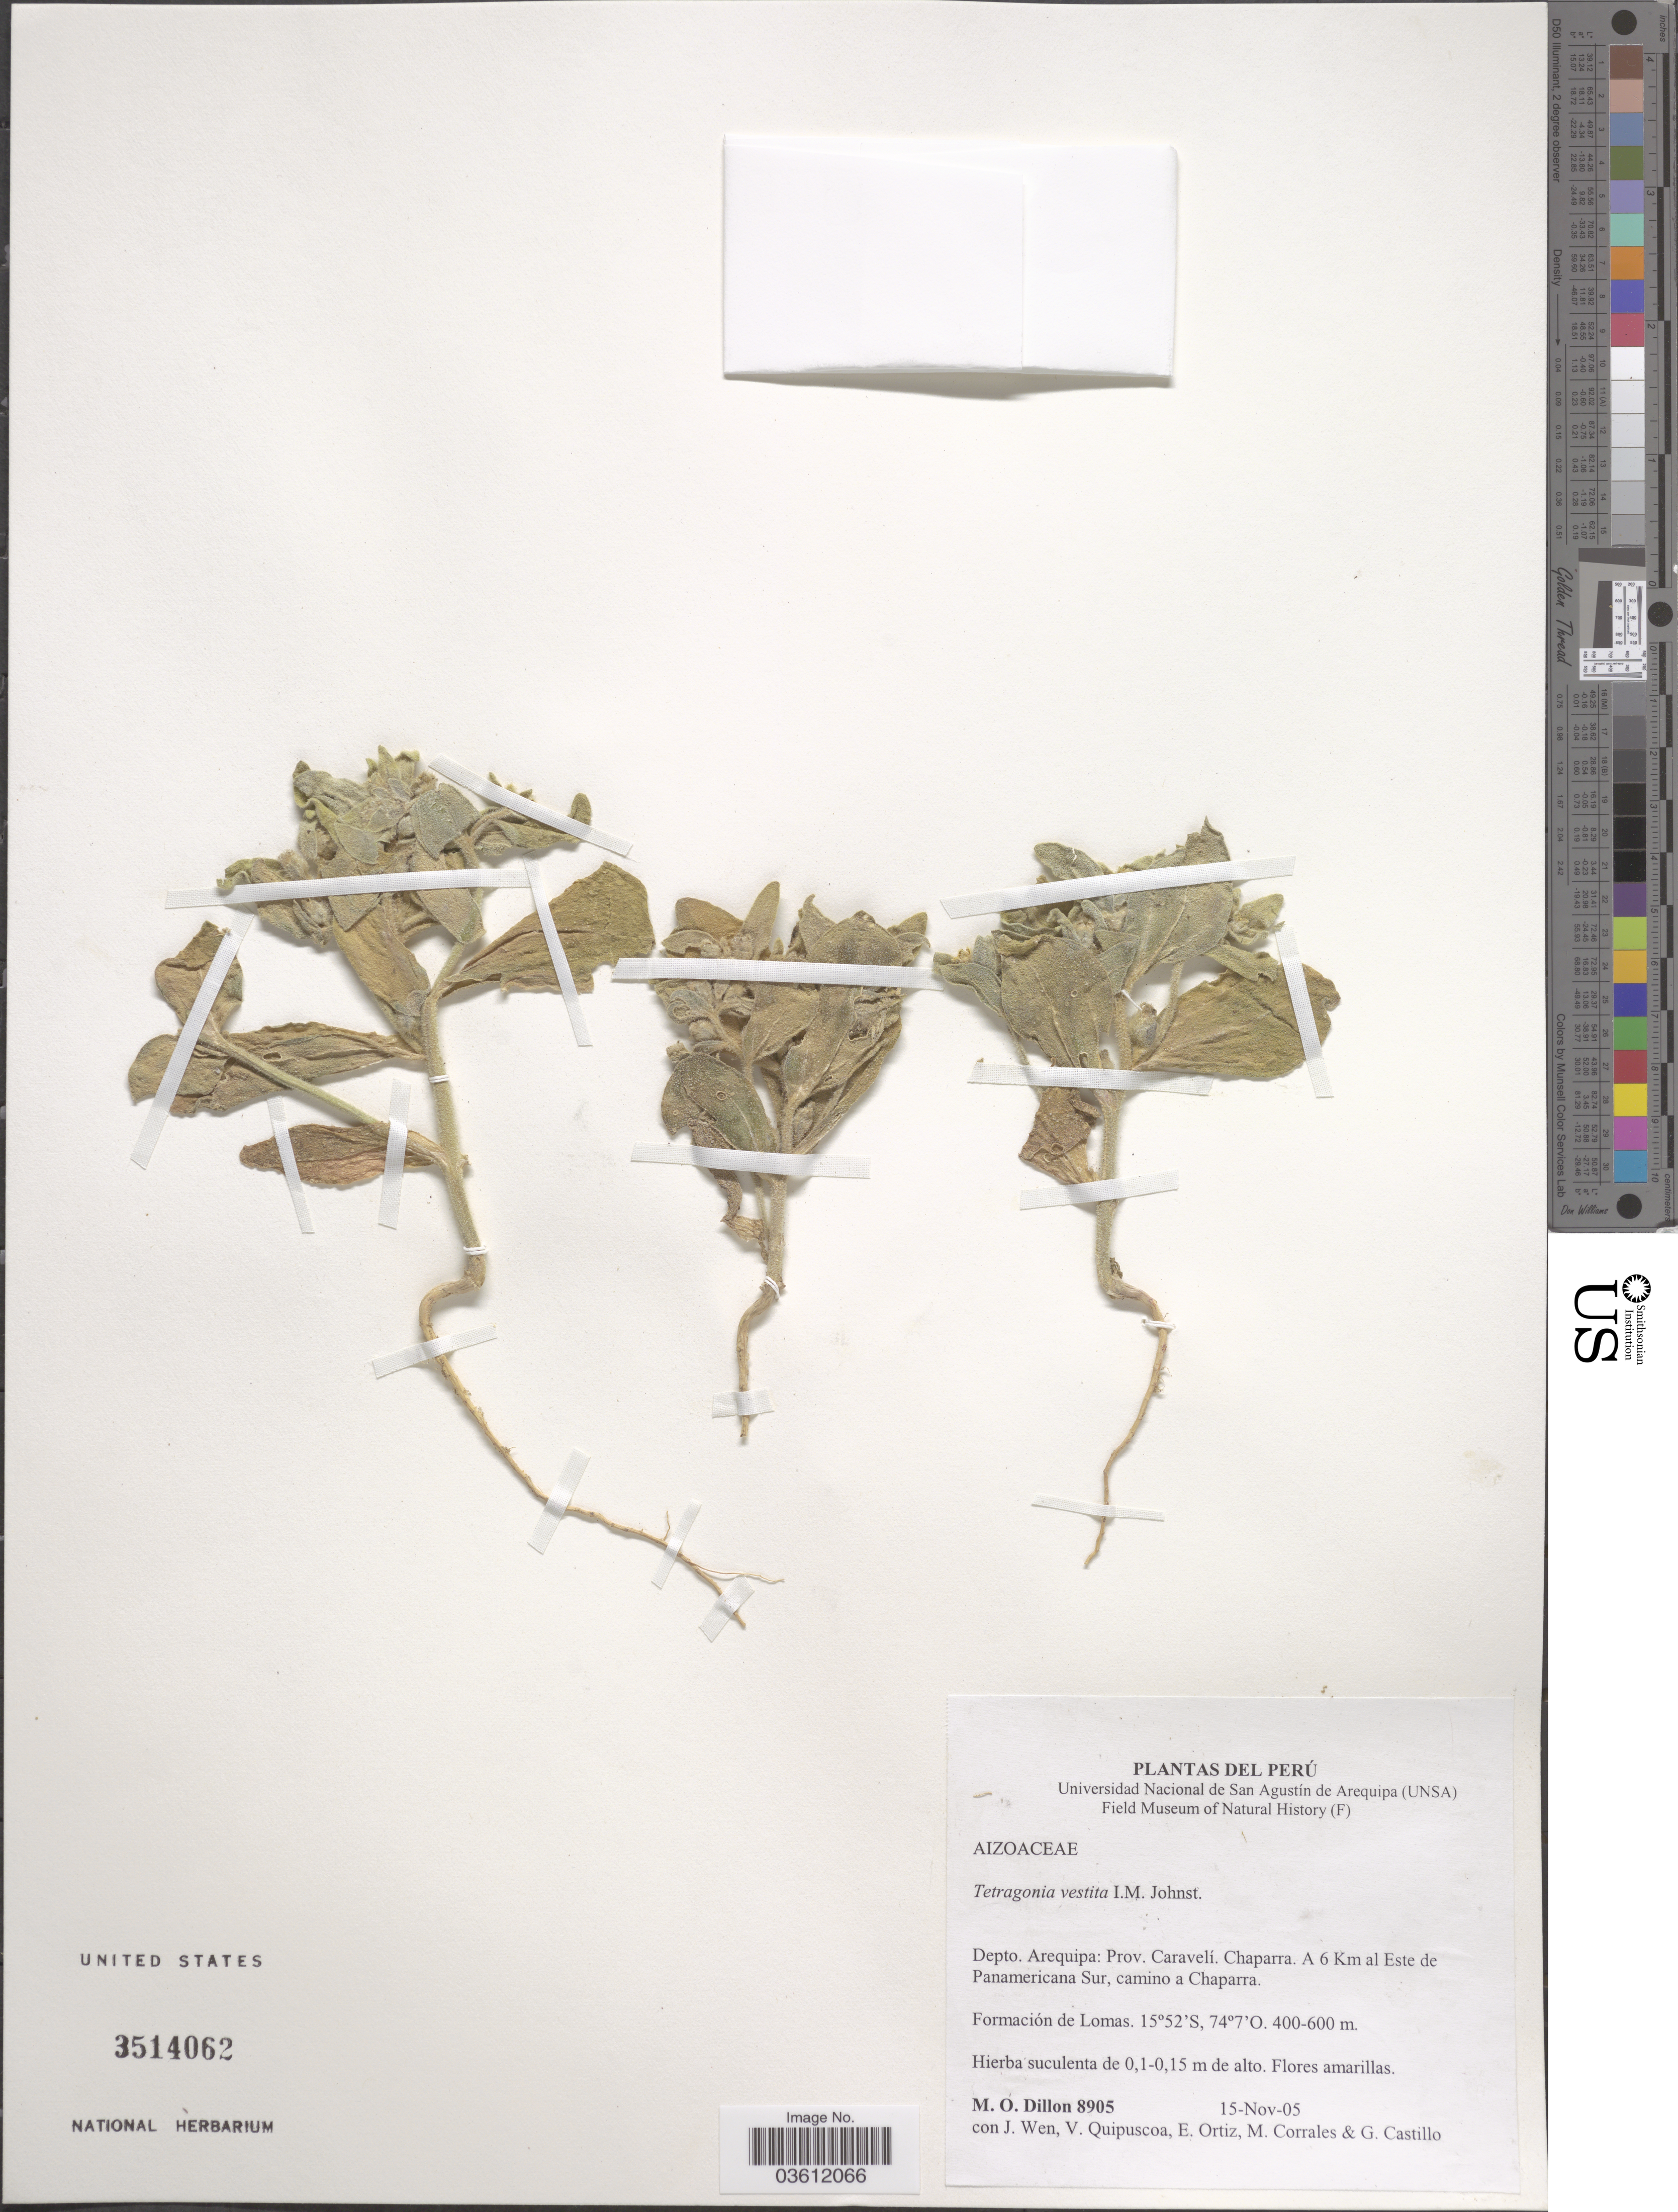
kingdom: Plantae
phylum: Tracheophyta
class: Magnoliopsida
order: Caryophyllales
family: Aizoaceae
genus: Tetragonia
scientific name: Tetragonia vestita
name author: I.M. Johnst.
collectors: M. O. Dillon, J. Wen, V. Quipuscoa, E. Ortiz & et al.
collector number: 8905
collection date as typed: Transcribed d/m/y: 15/11/5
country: Peru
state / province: Arequipa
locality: Depto. Arequipa: Prov. Caravelí. Chaparra. A 6 Km al Este de Panamericana Sur, camino a Chaparra.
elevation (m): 400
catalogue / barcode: US 3514062